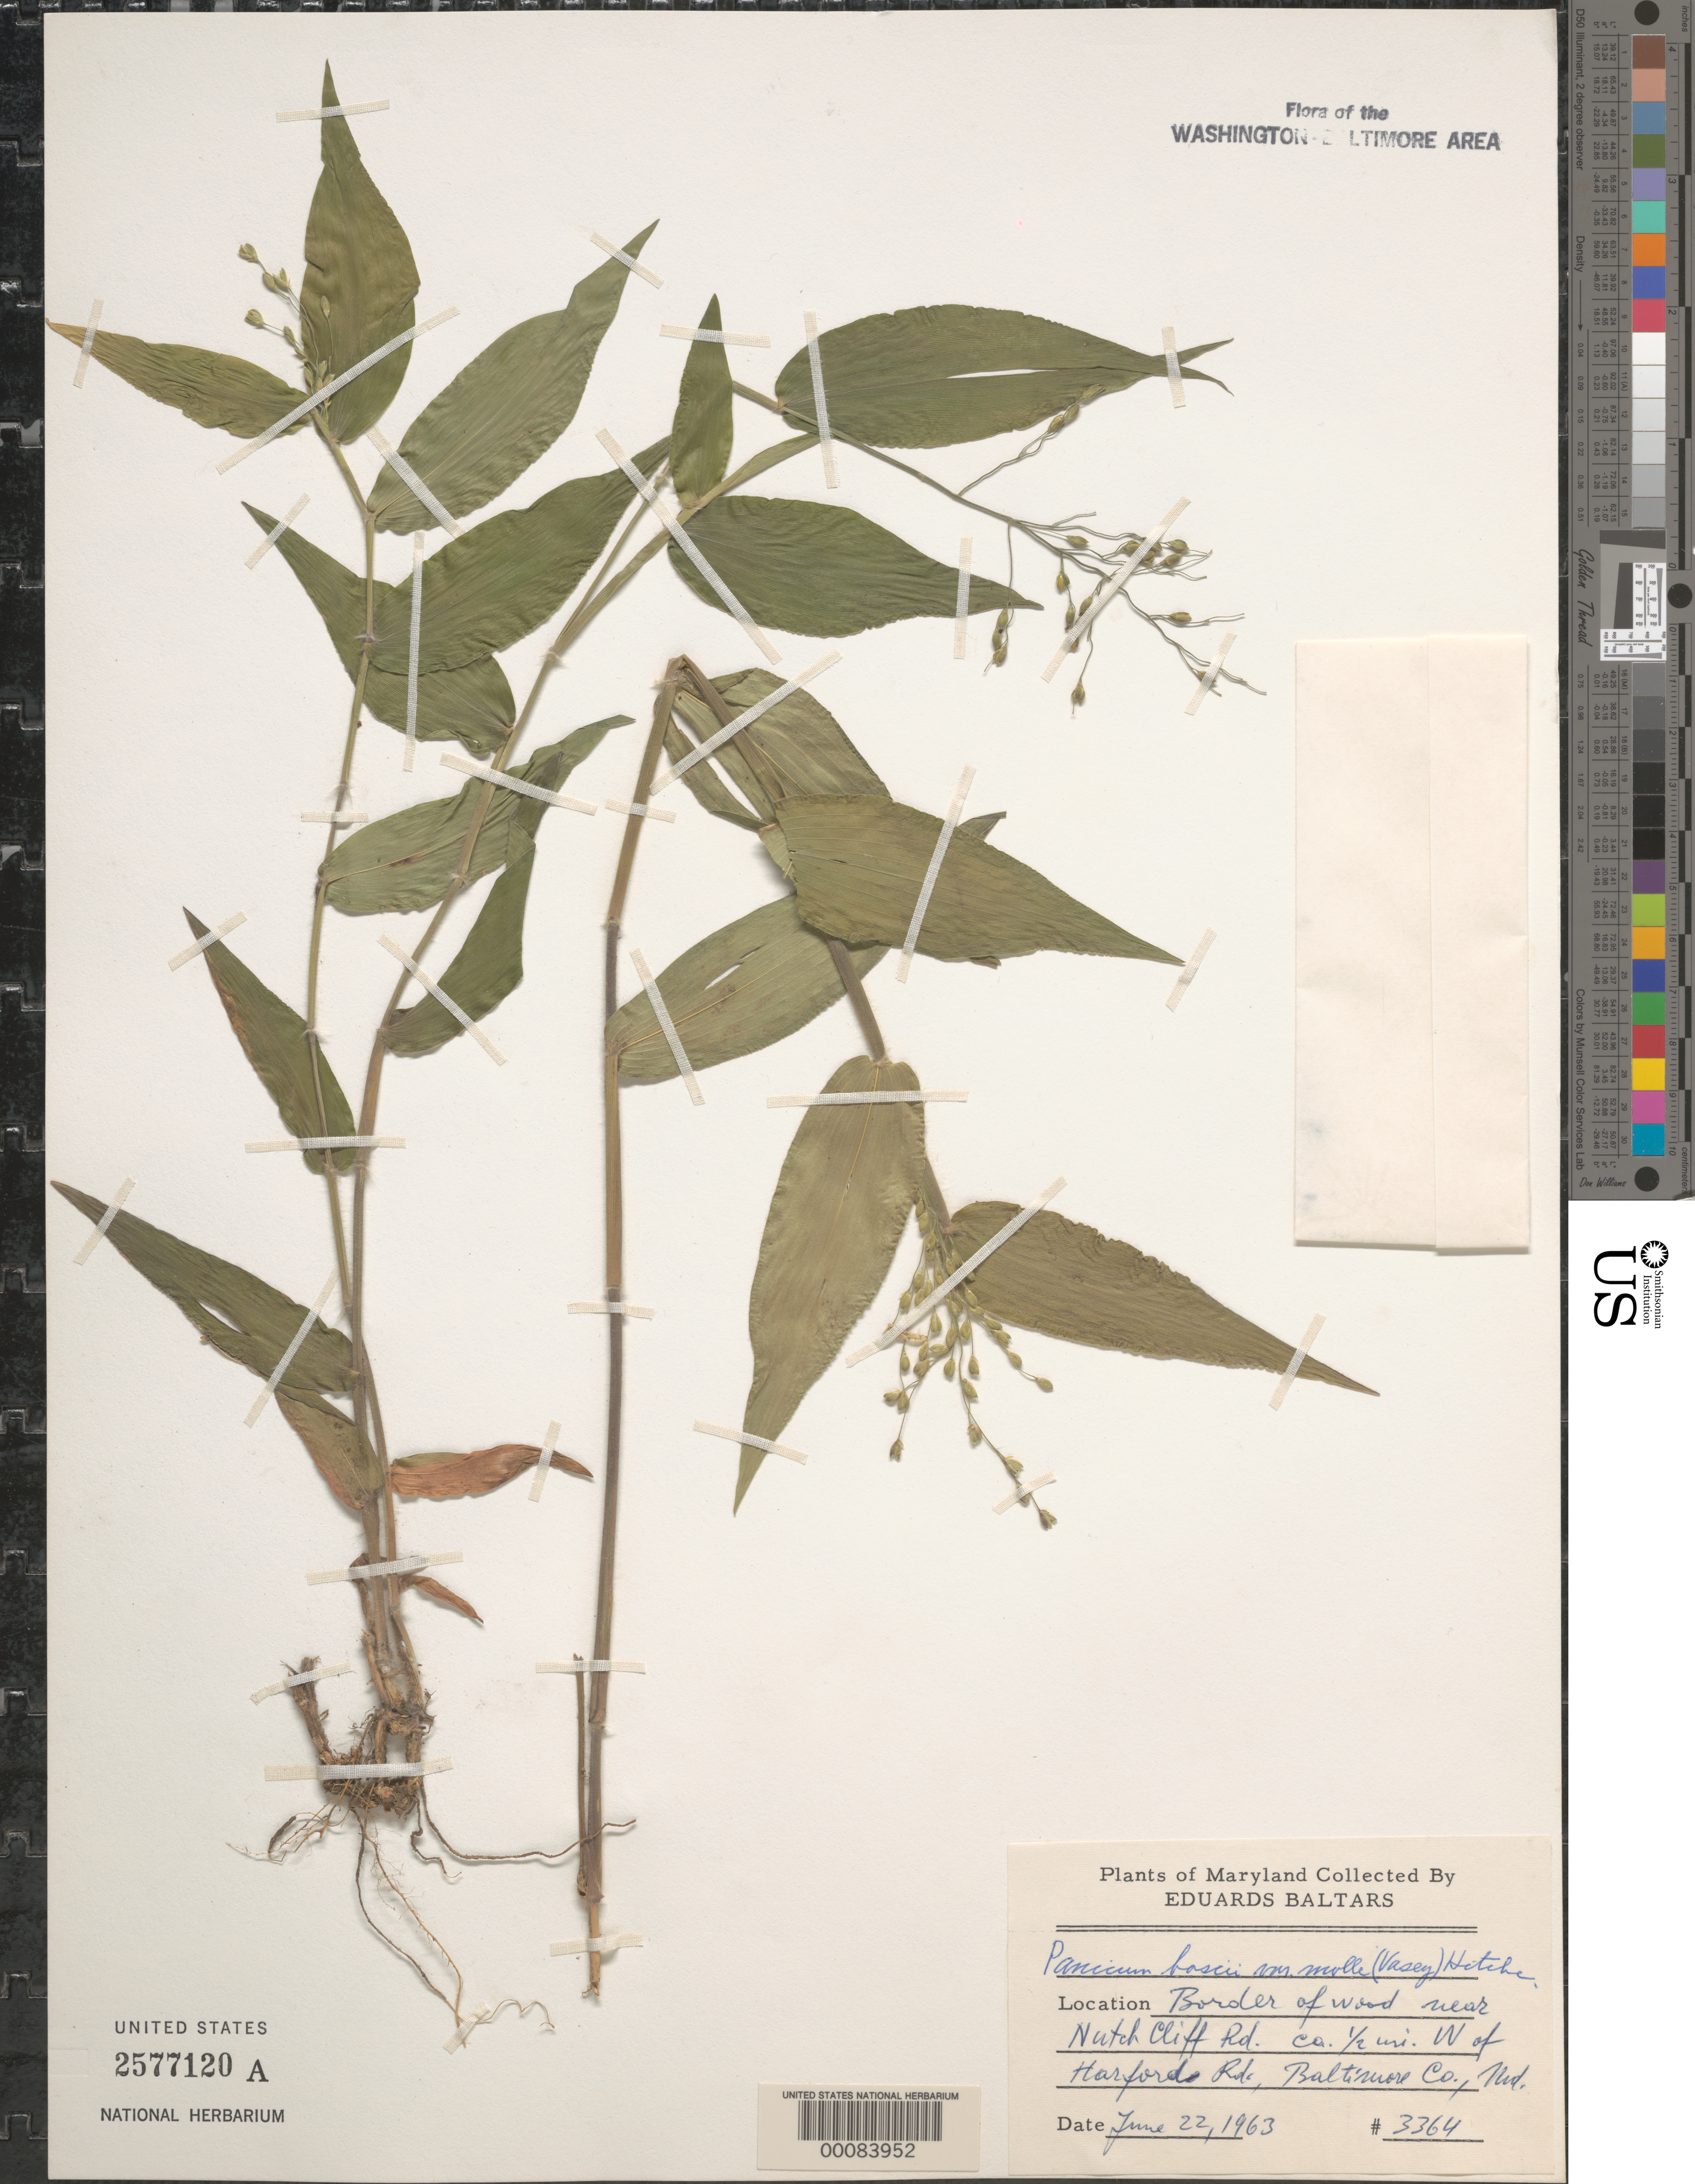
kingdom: Plantae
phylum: Tracheophyta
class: Liliopsida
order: Poales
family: Poaceae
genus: Dichanthelium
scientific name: Dichanthelium boscii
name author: (Poir.) Gould & C.A. Clark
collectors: E. Baltars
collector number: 3364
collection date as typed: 22 Jun 1963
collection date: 1963-06-22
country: United States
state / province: Maryland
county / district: Baltimore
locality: Nutch Cliff Road, W of Harford road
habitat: Border of woods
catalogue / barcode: US 2577120A